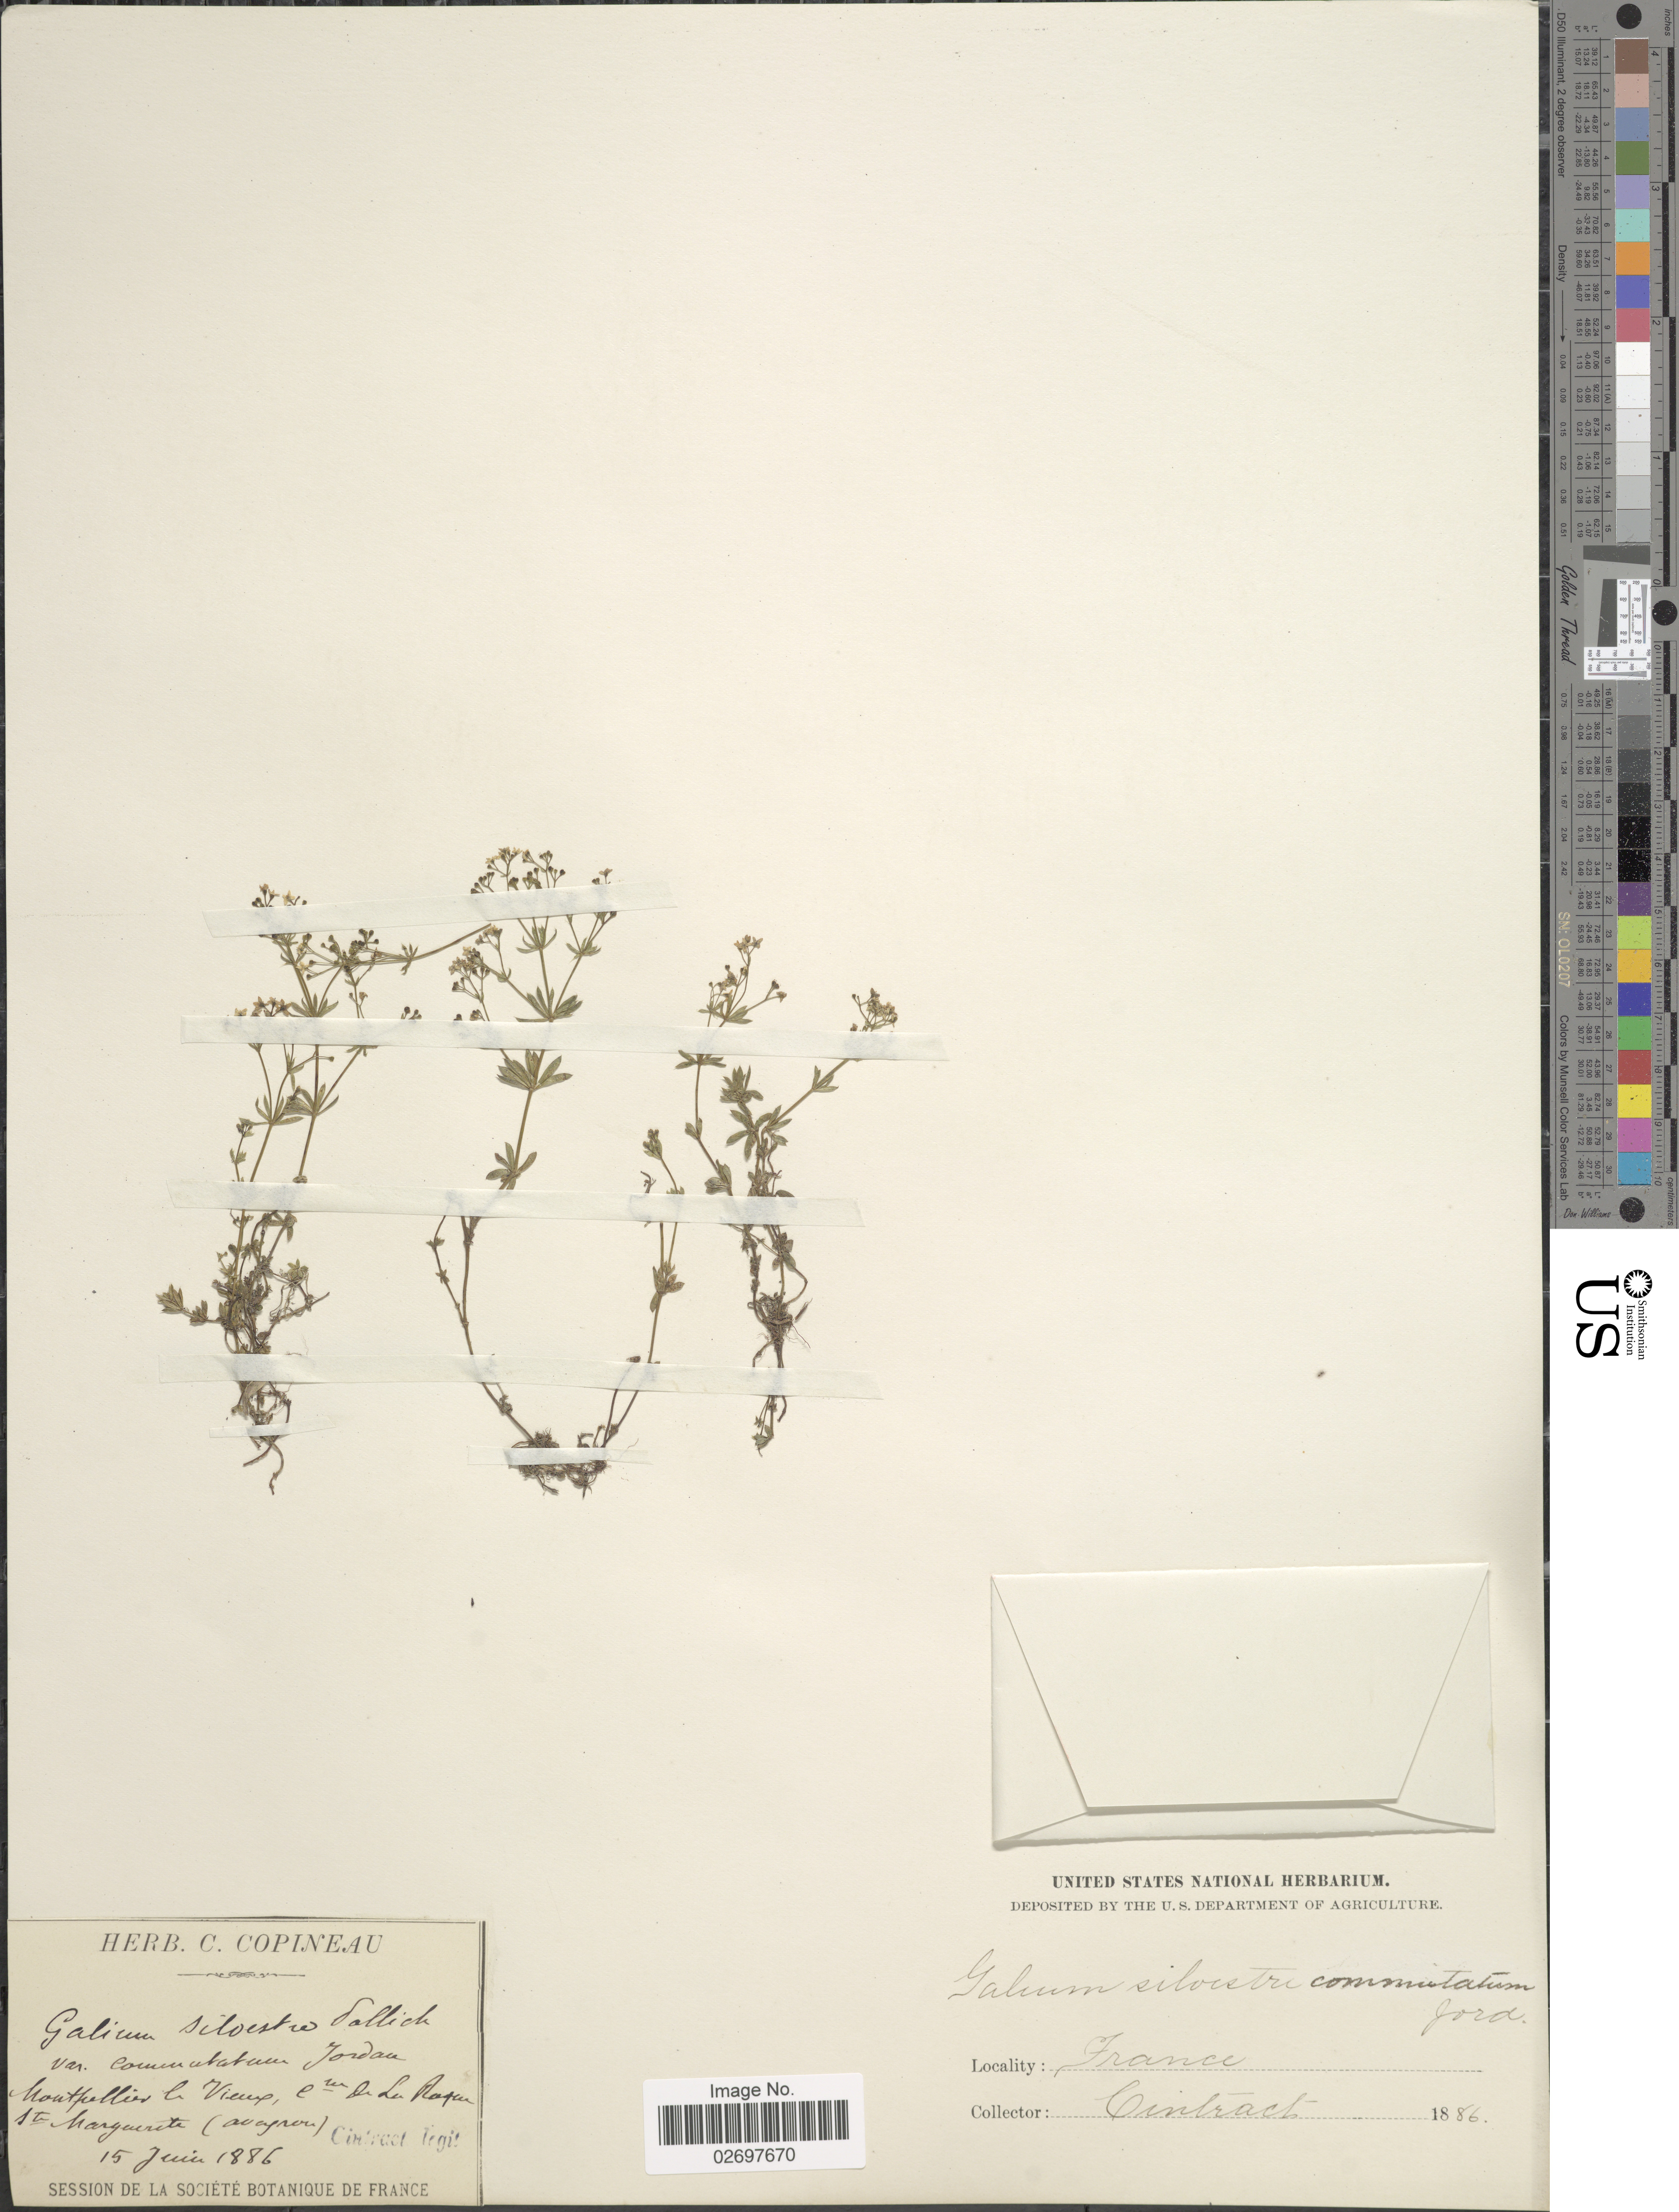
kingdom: Plantae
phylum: Tracheophyta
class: Magnoliopsida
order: Gentianales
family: Rubiaceae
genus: Galium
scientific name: Galium sylvestre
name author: Scop.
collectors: Cintract, --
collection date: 1886-06-15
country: France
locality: Montepellier le Vieux, en de la Rapui Sta. Marguerette